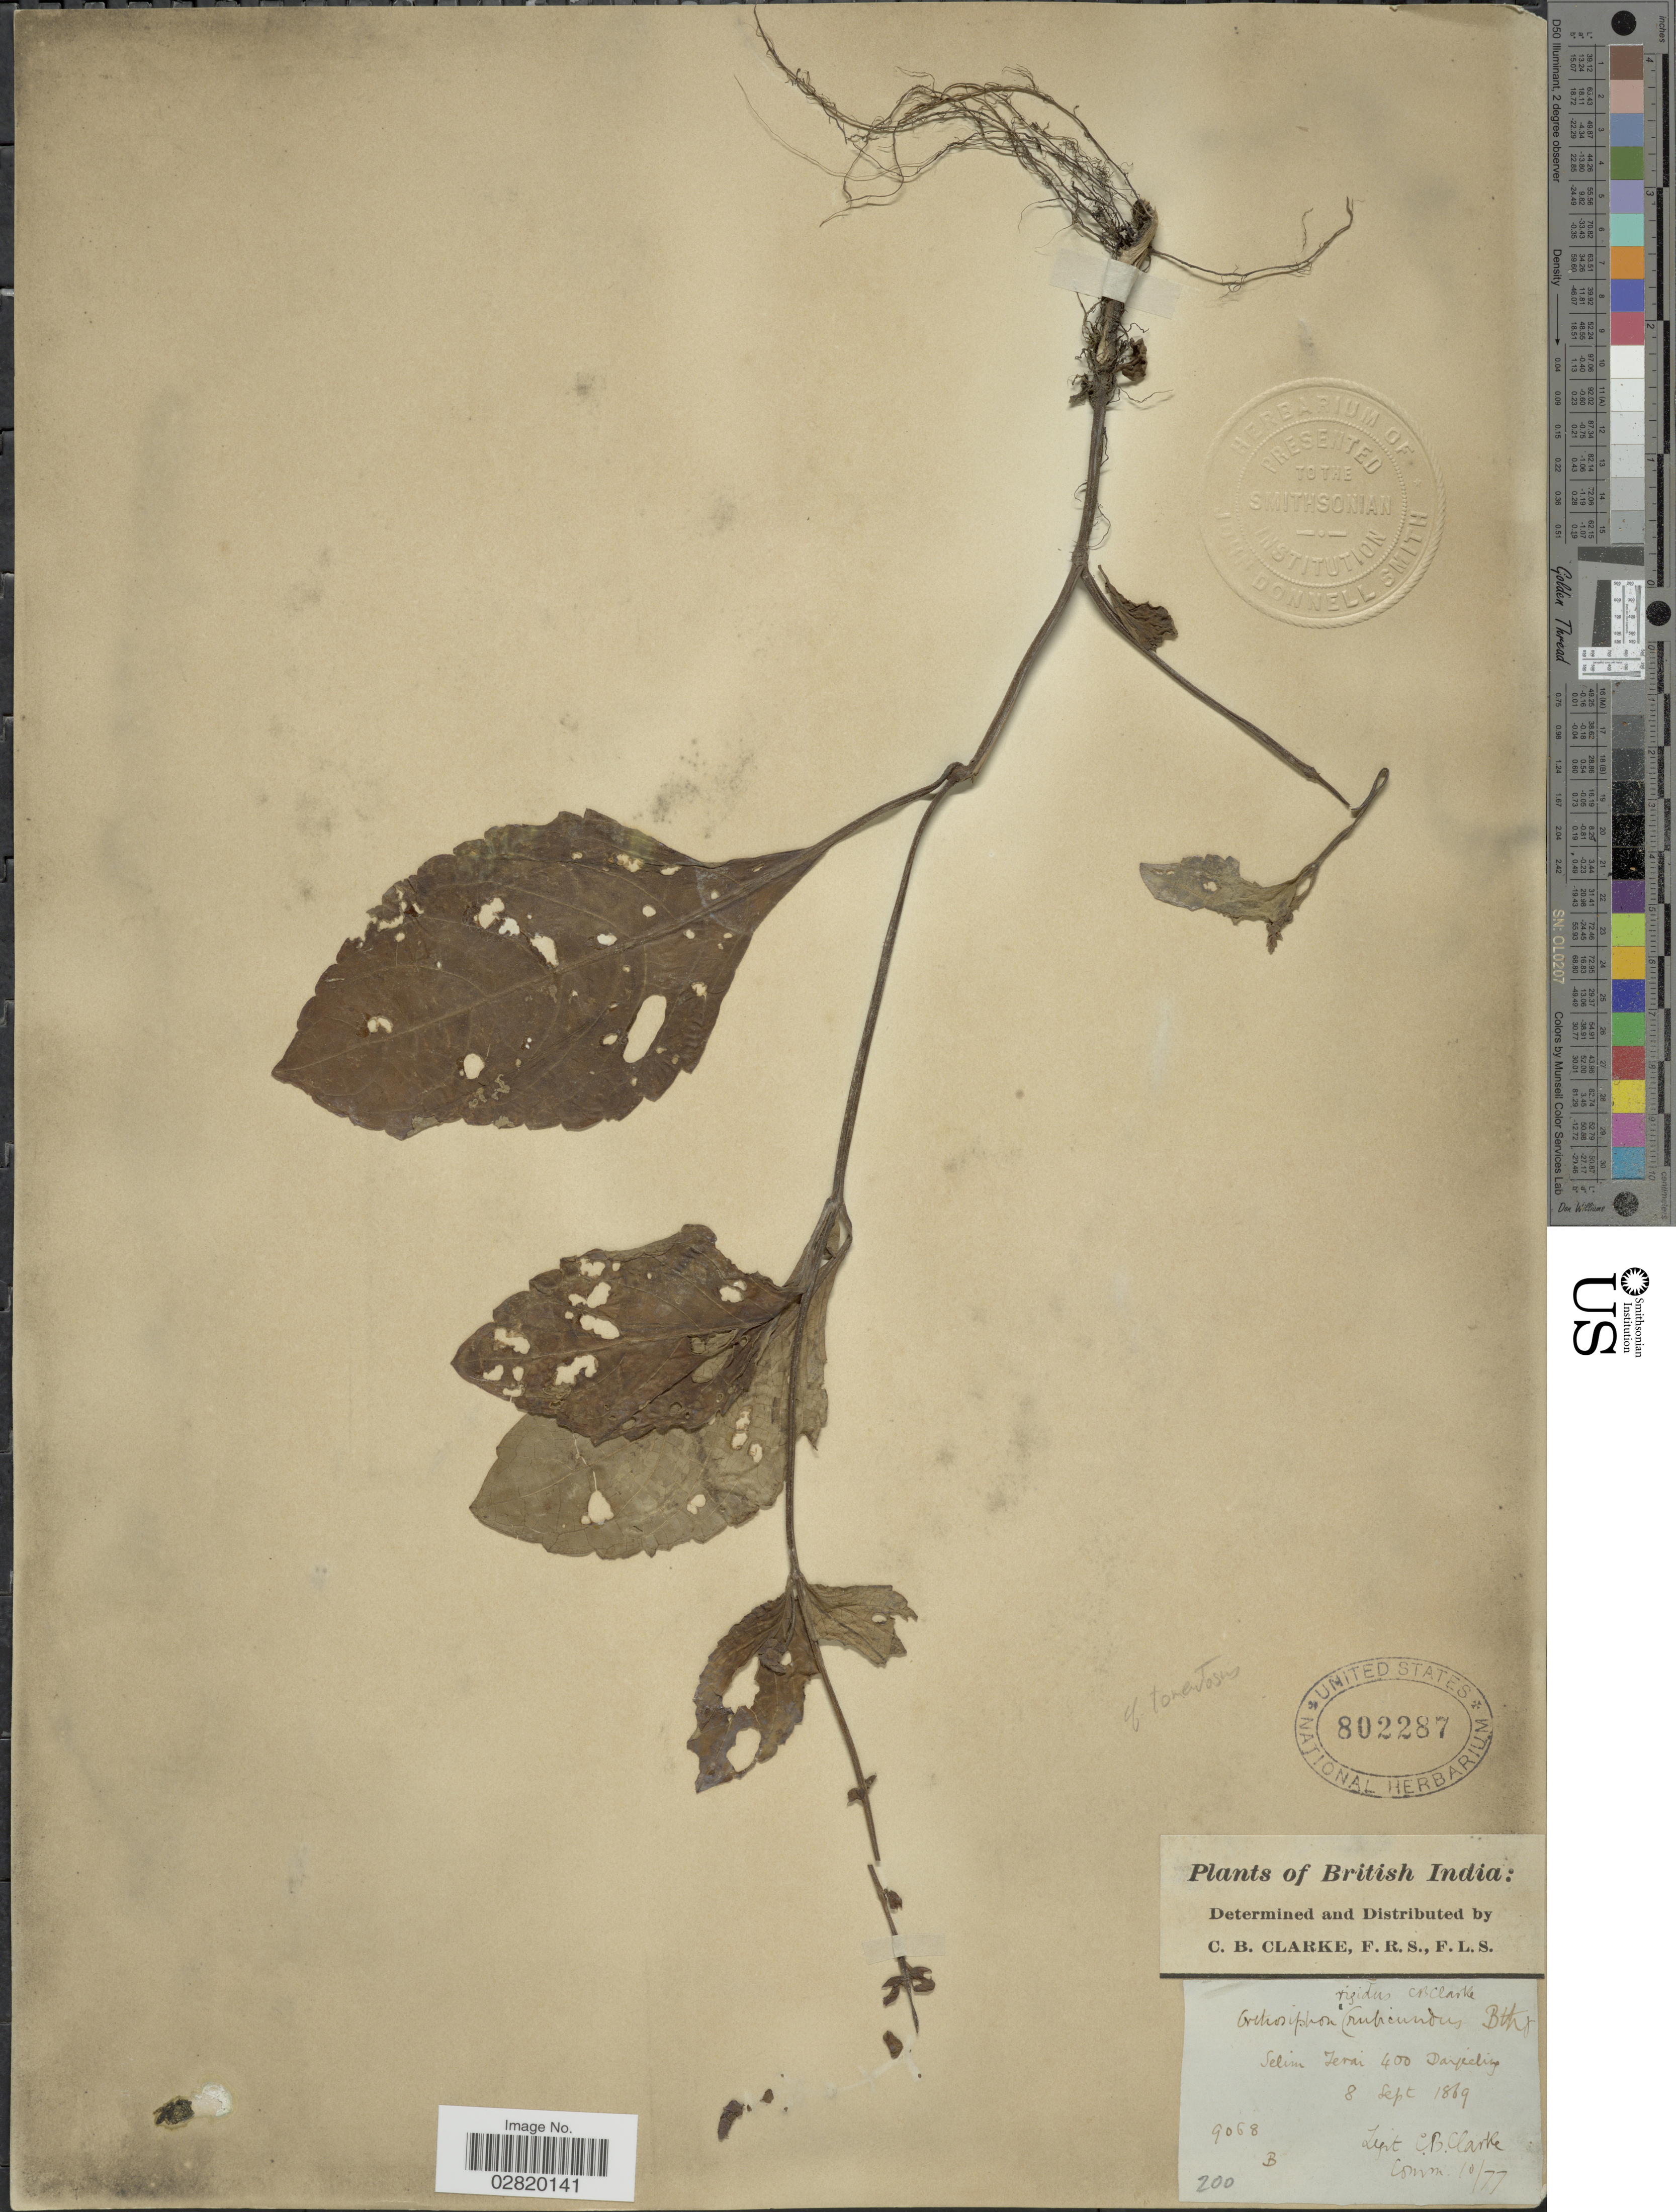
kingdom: Plantae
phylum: Tracheophyta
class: Magnoliopsida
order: Lamiales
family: Lamiaceae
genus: Orthosiphon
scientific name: Orthosiphon rubicundus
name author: (D. Don) Benth.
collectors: C. B. Clarke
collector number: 9068B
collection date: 1869-09-08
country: India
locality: British India, Selim Terain, Darjeeling.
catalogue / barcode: US 802287